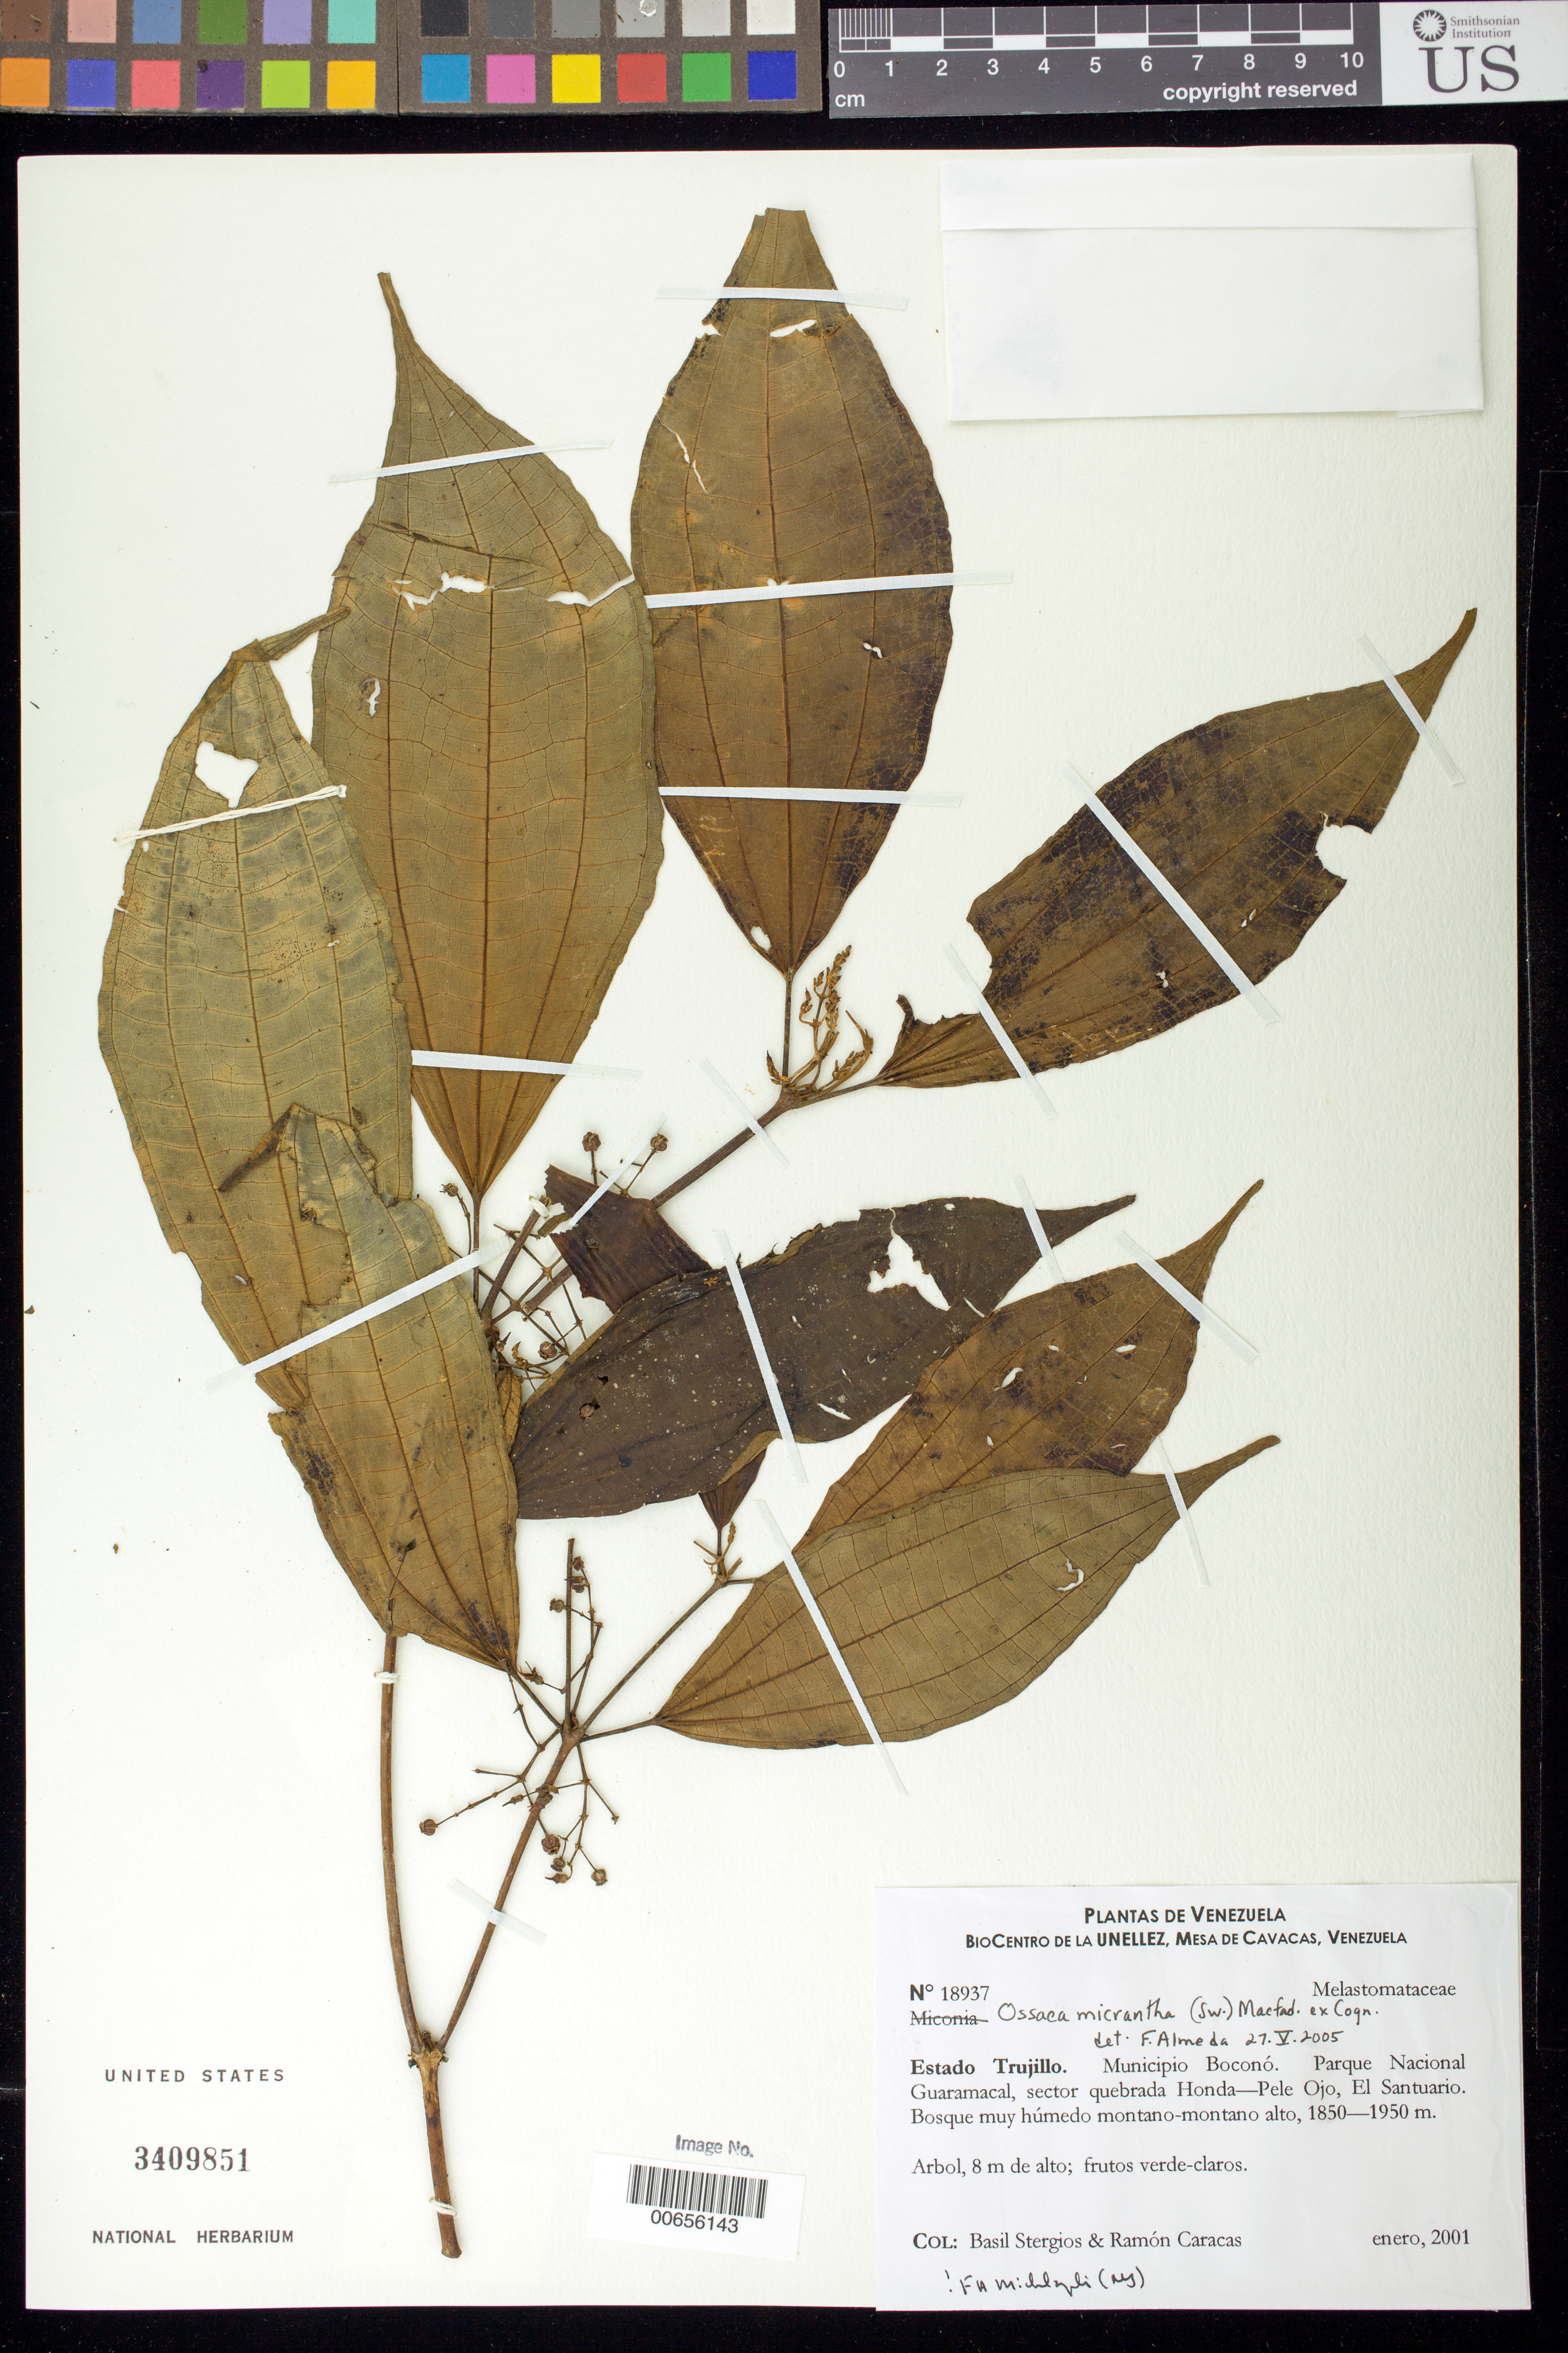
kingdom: Plantae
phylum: Tracheophyta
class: Magnoliopsida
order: Myrtales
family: Melastomataceae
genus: Miconia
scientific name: Miconia sp.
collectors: B. G. Stergios & R. Caracas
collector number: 18937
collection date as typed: Jan 2001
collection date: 2001-01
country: Venezuela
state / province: Trujillo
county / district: Boconó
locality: Parque Nacional Guaramacal, sector quebrada Honda-Pele Ojo, El Santuario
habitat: Bosque muy húmedo montano-montano alto.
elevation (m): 1850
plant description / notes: MY, NY, PORT, US, VEN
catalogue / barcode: US 3409851